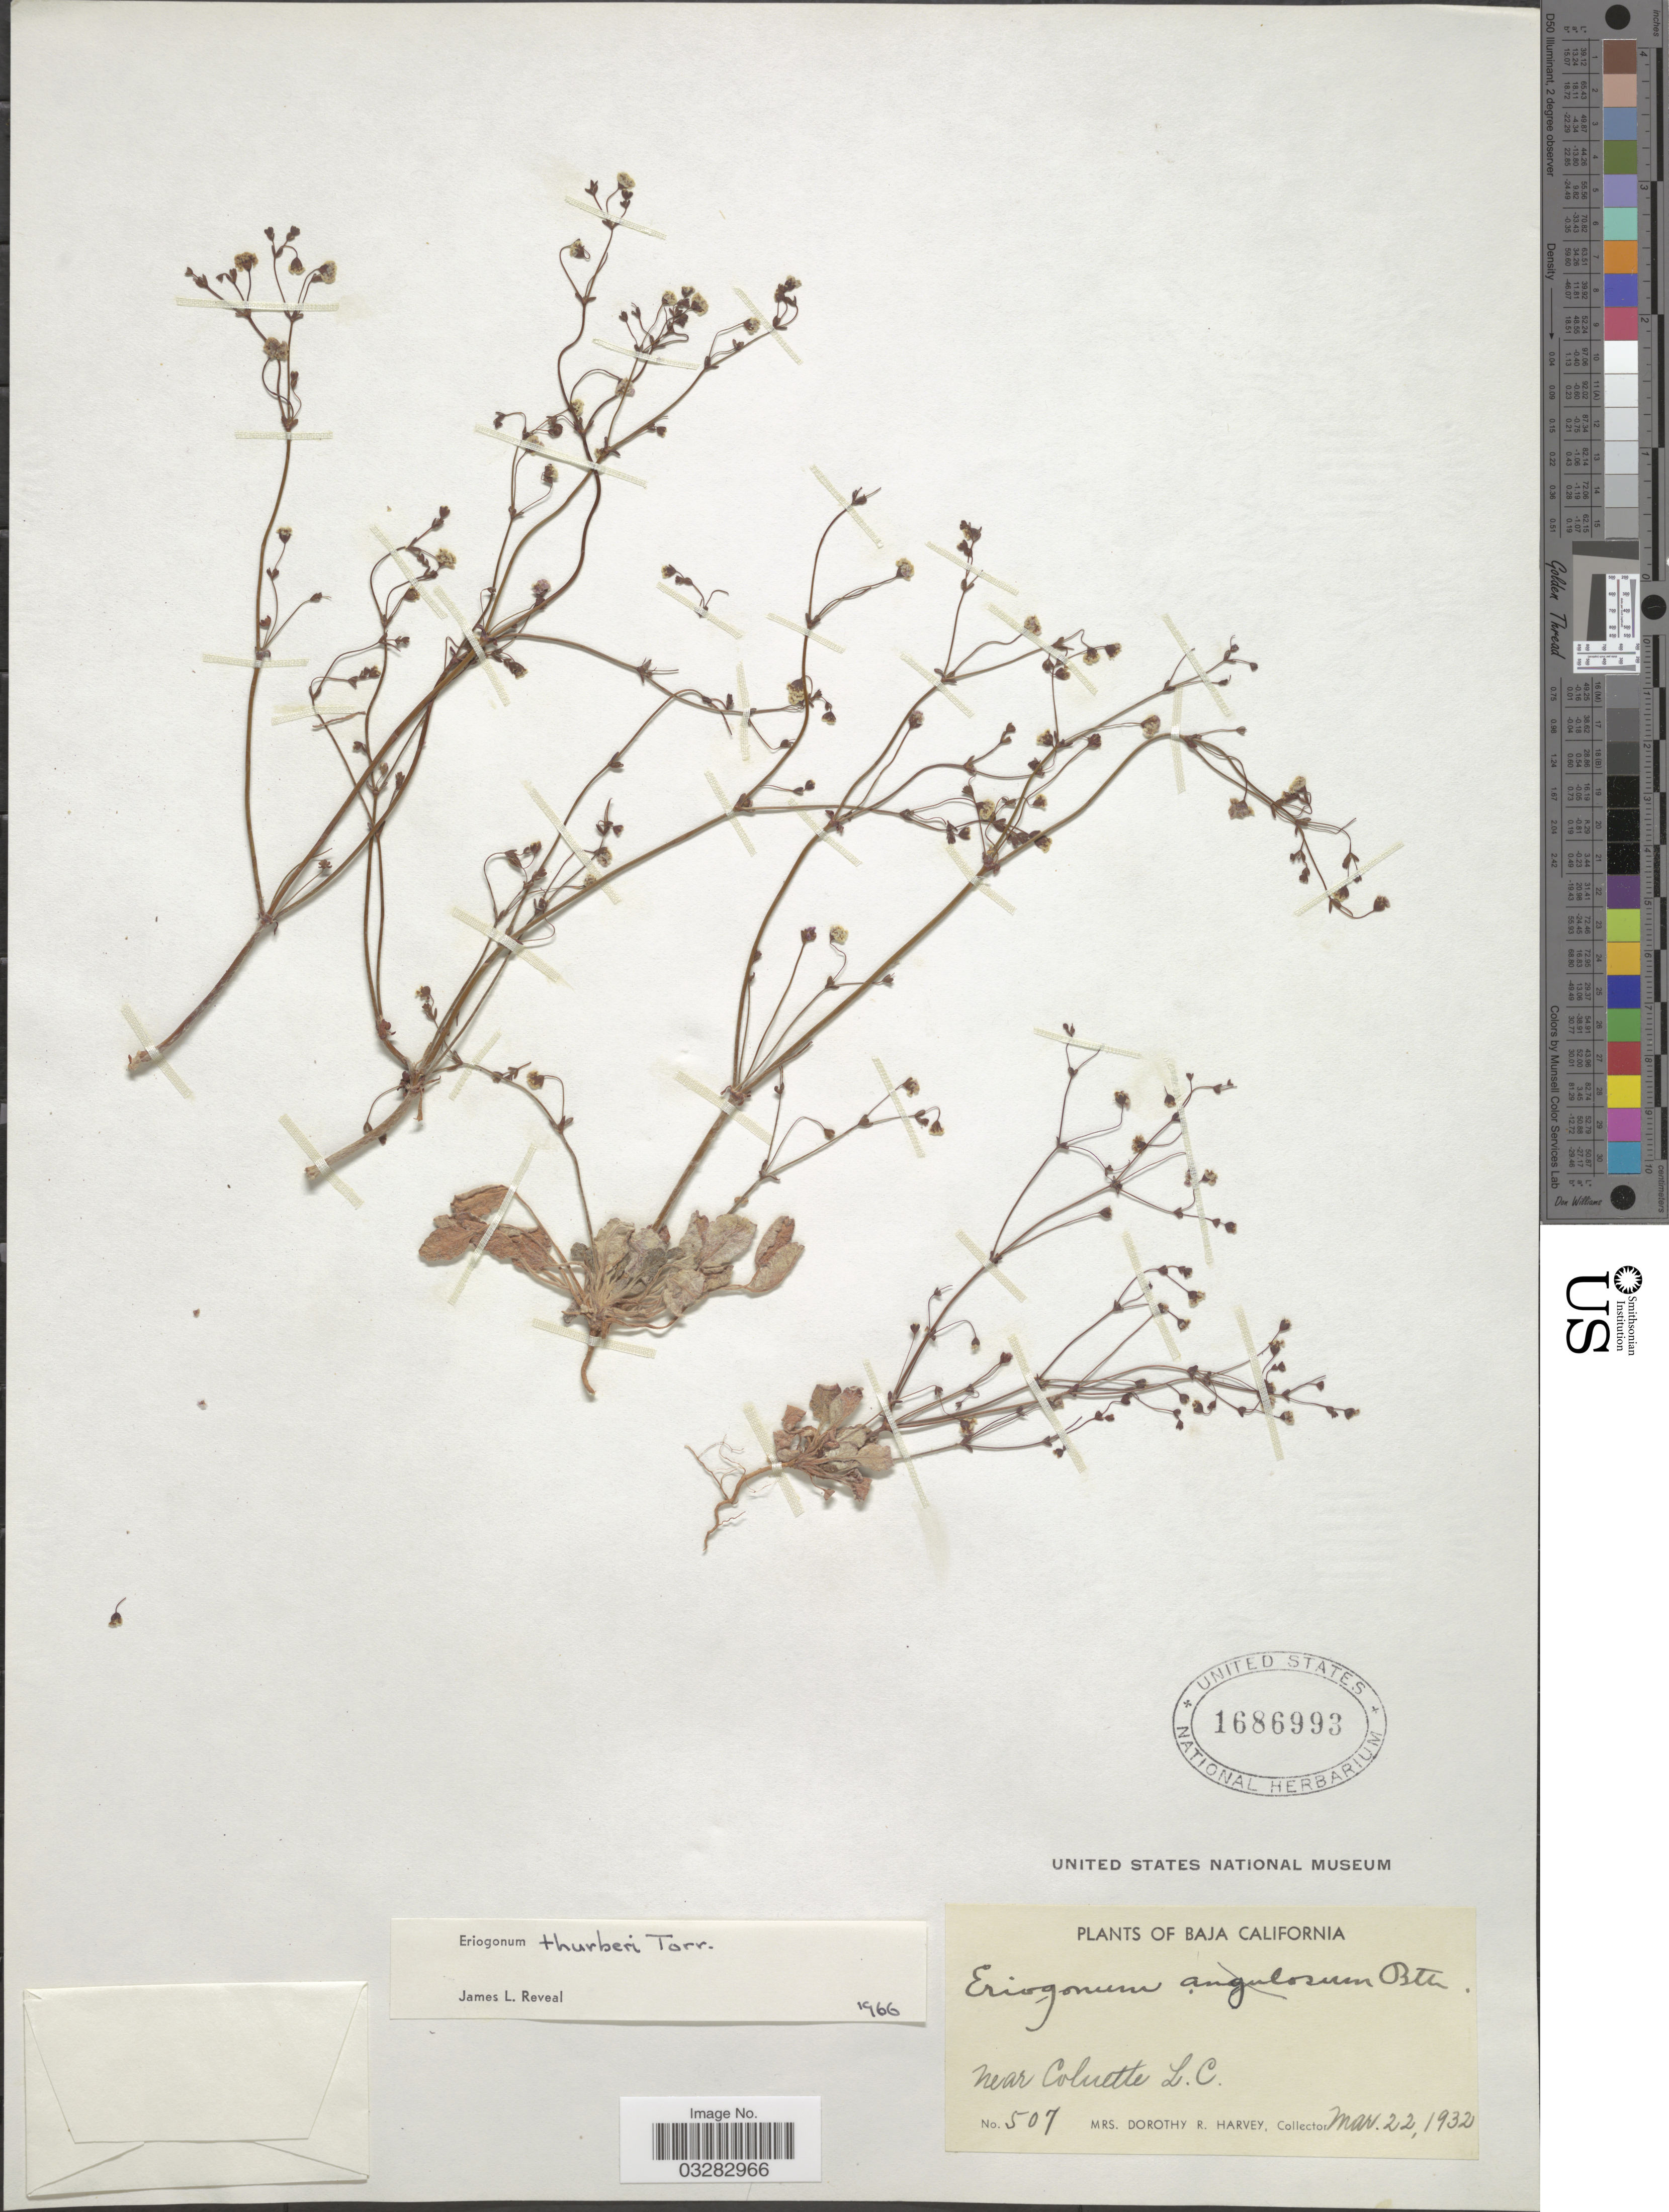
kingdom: Plantae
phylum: Tracheophyta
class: Magnoliopsida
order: Caryophyllales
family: Polygonaceae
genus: Eriogonum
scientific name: Eriogonum thurberi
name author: Torr.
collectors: D. R. Harvey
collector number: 507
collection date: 1932-03-22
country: Mexico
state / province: Baja California Norte / Baja California Sur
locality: Near Coluette L.C.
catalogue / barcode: US 1686993